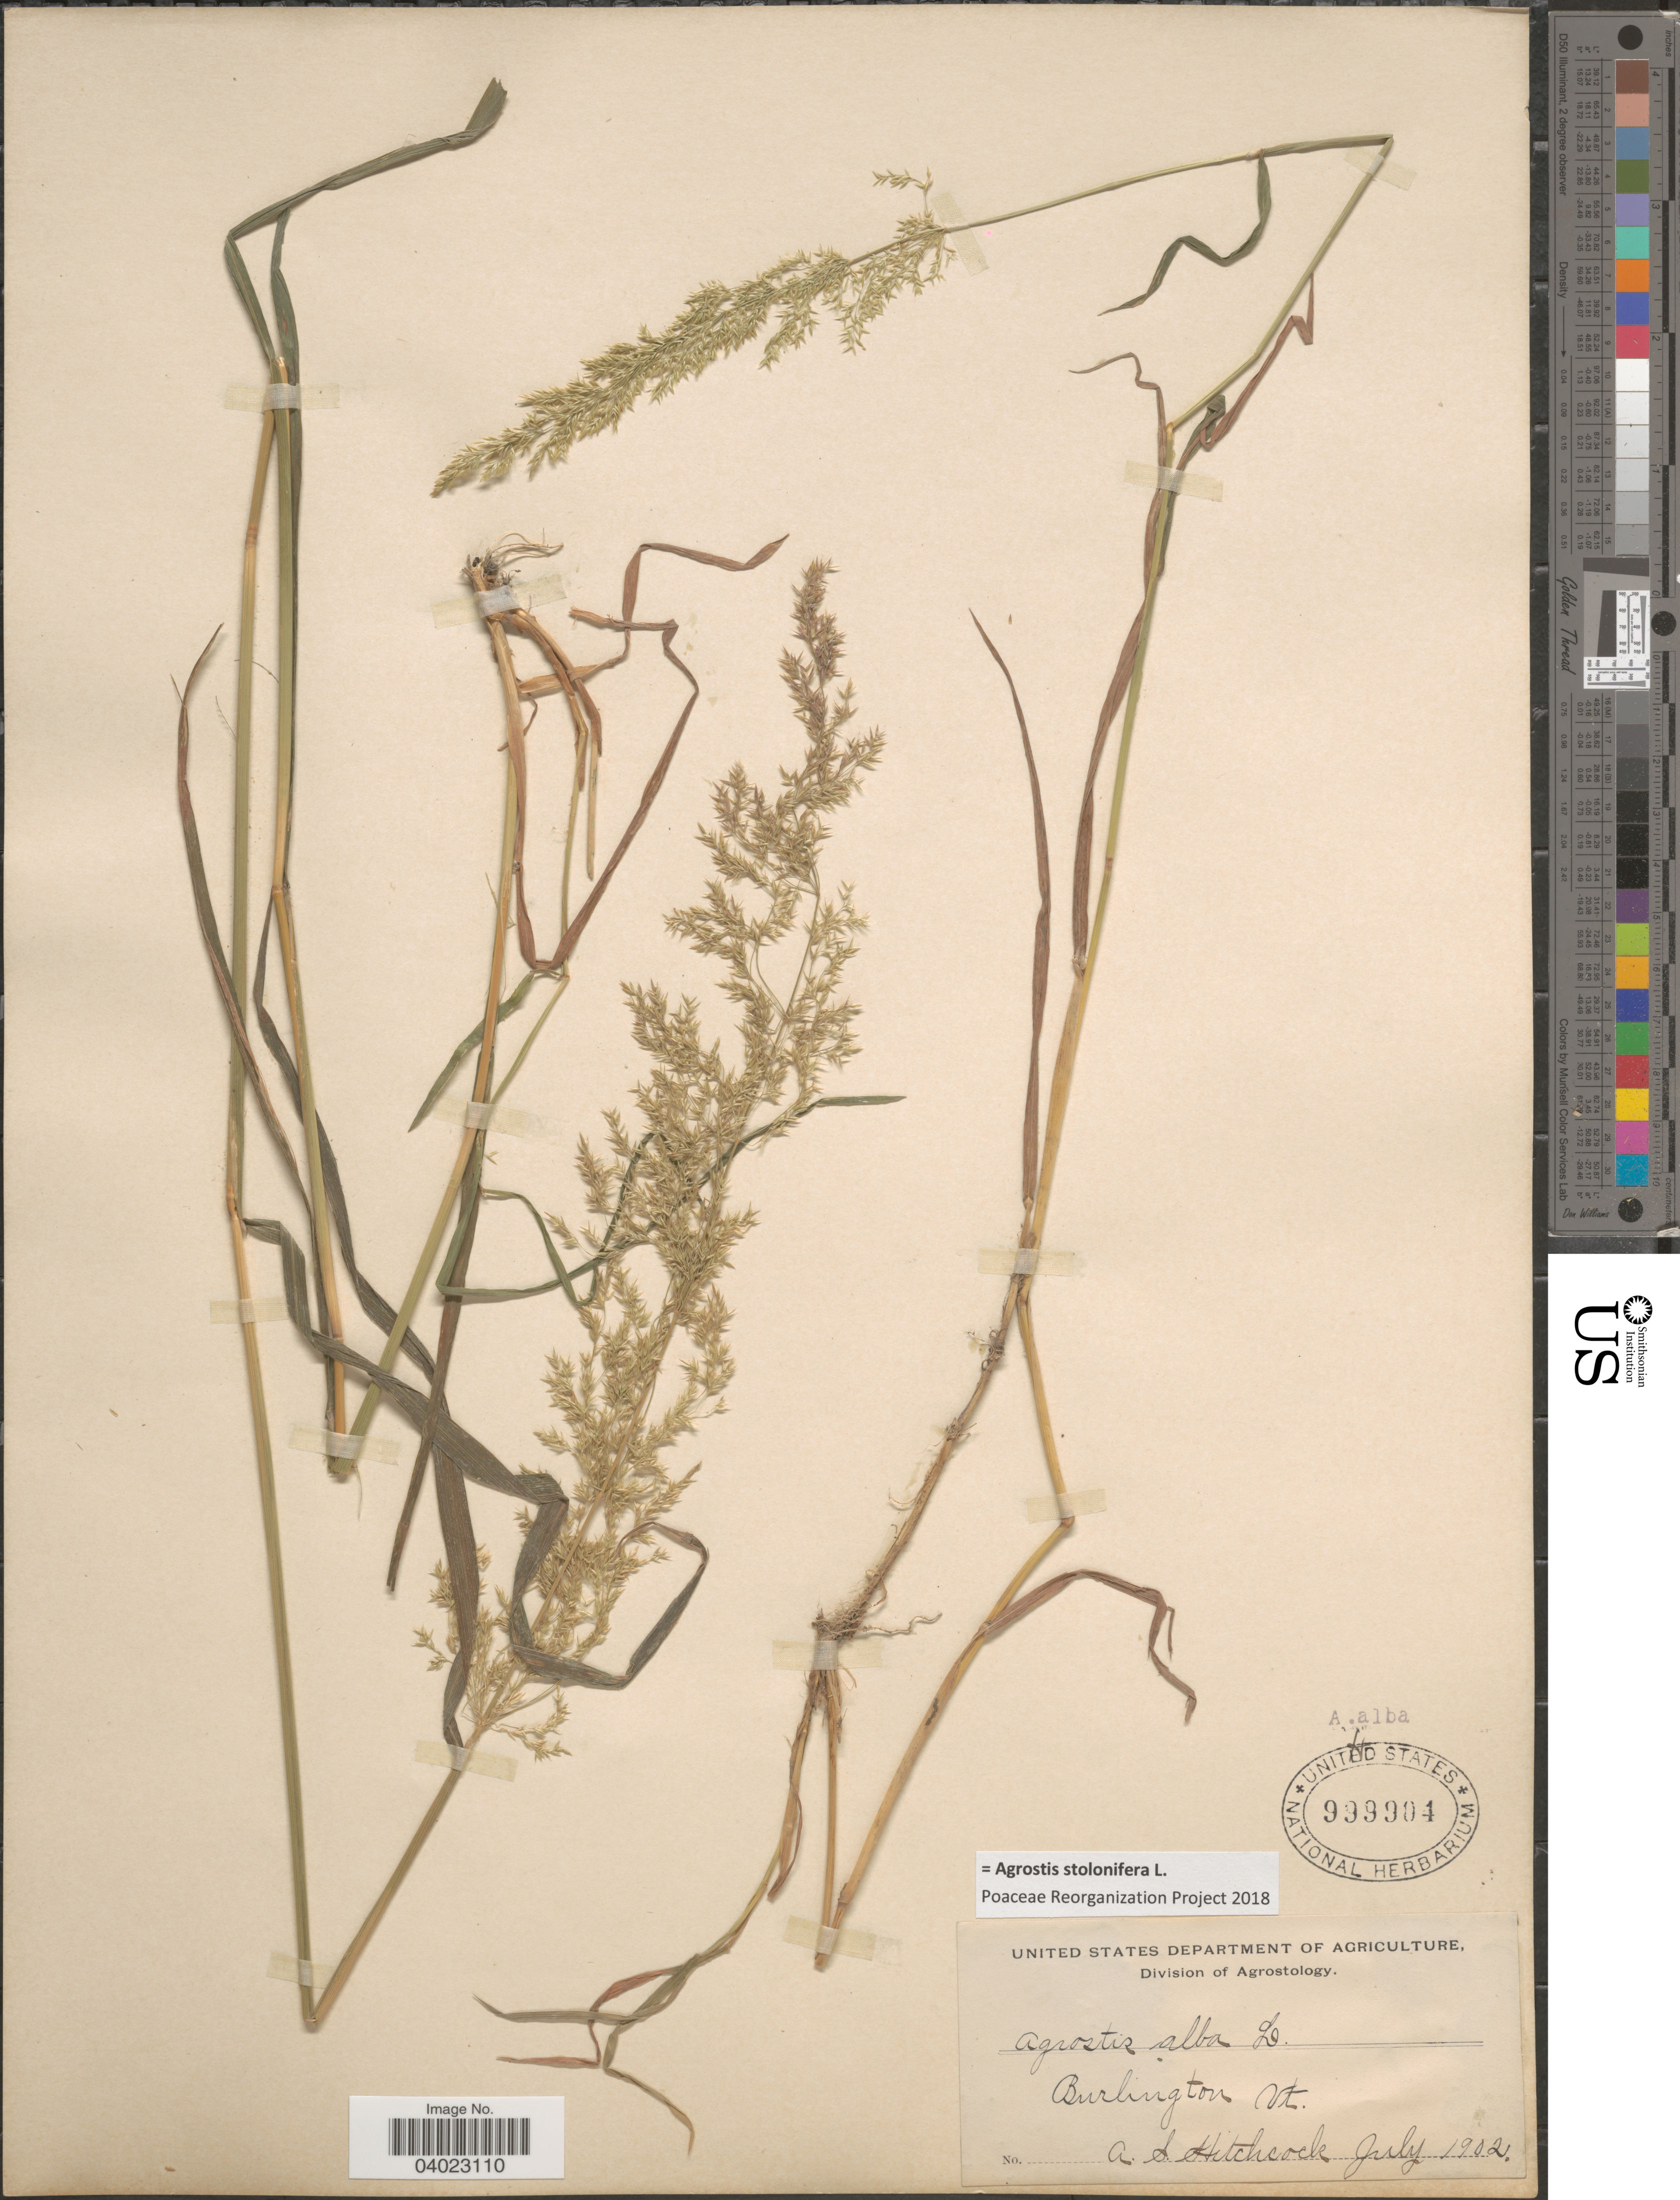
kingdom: Plantae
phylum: Tracheophyta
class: Liliopsida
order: Poales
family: Poaceae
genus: Agrostis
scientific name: Agrostis stolonifera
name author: L.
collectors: A. S. Hitchcock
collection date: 1902-07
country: United States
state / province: Vermont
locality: Burlington.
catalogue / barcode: US 999904